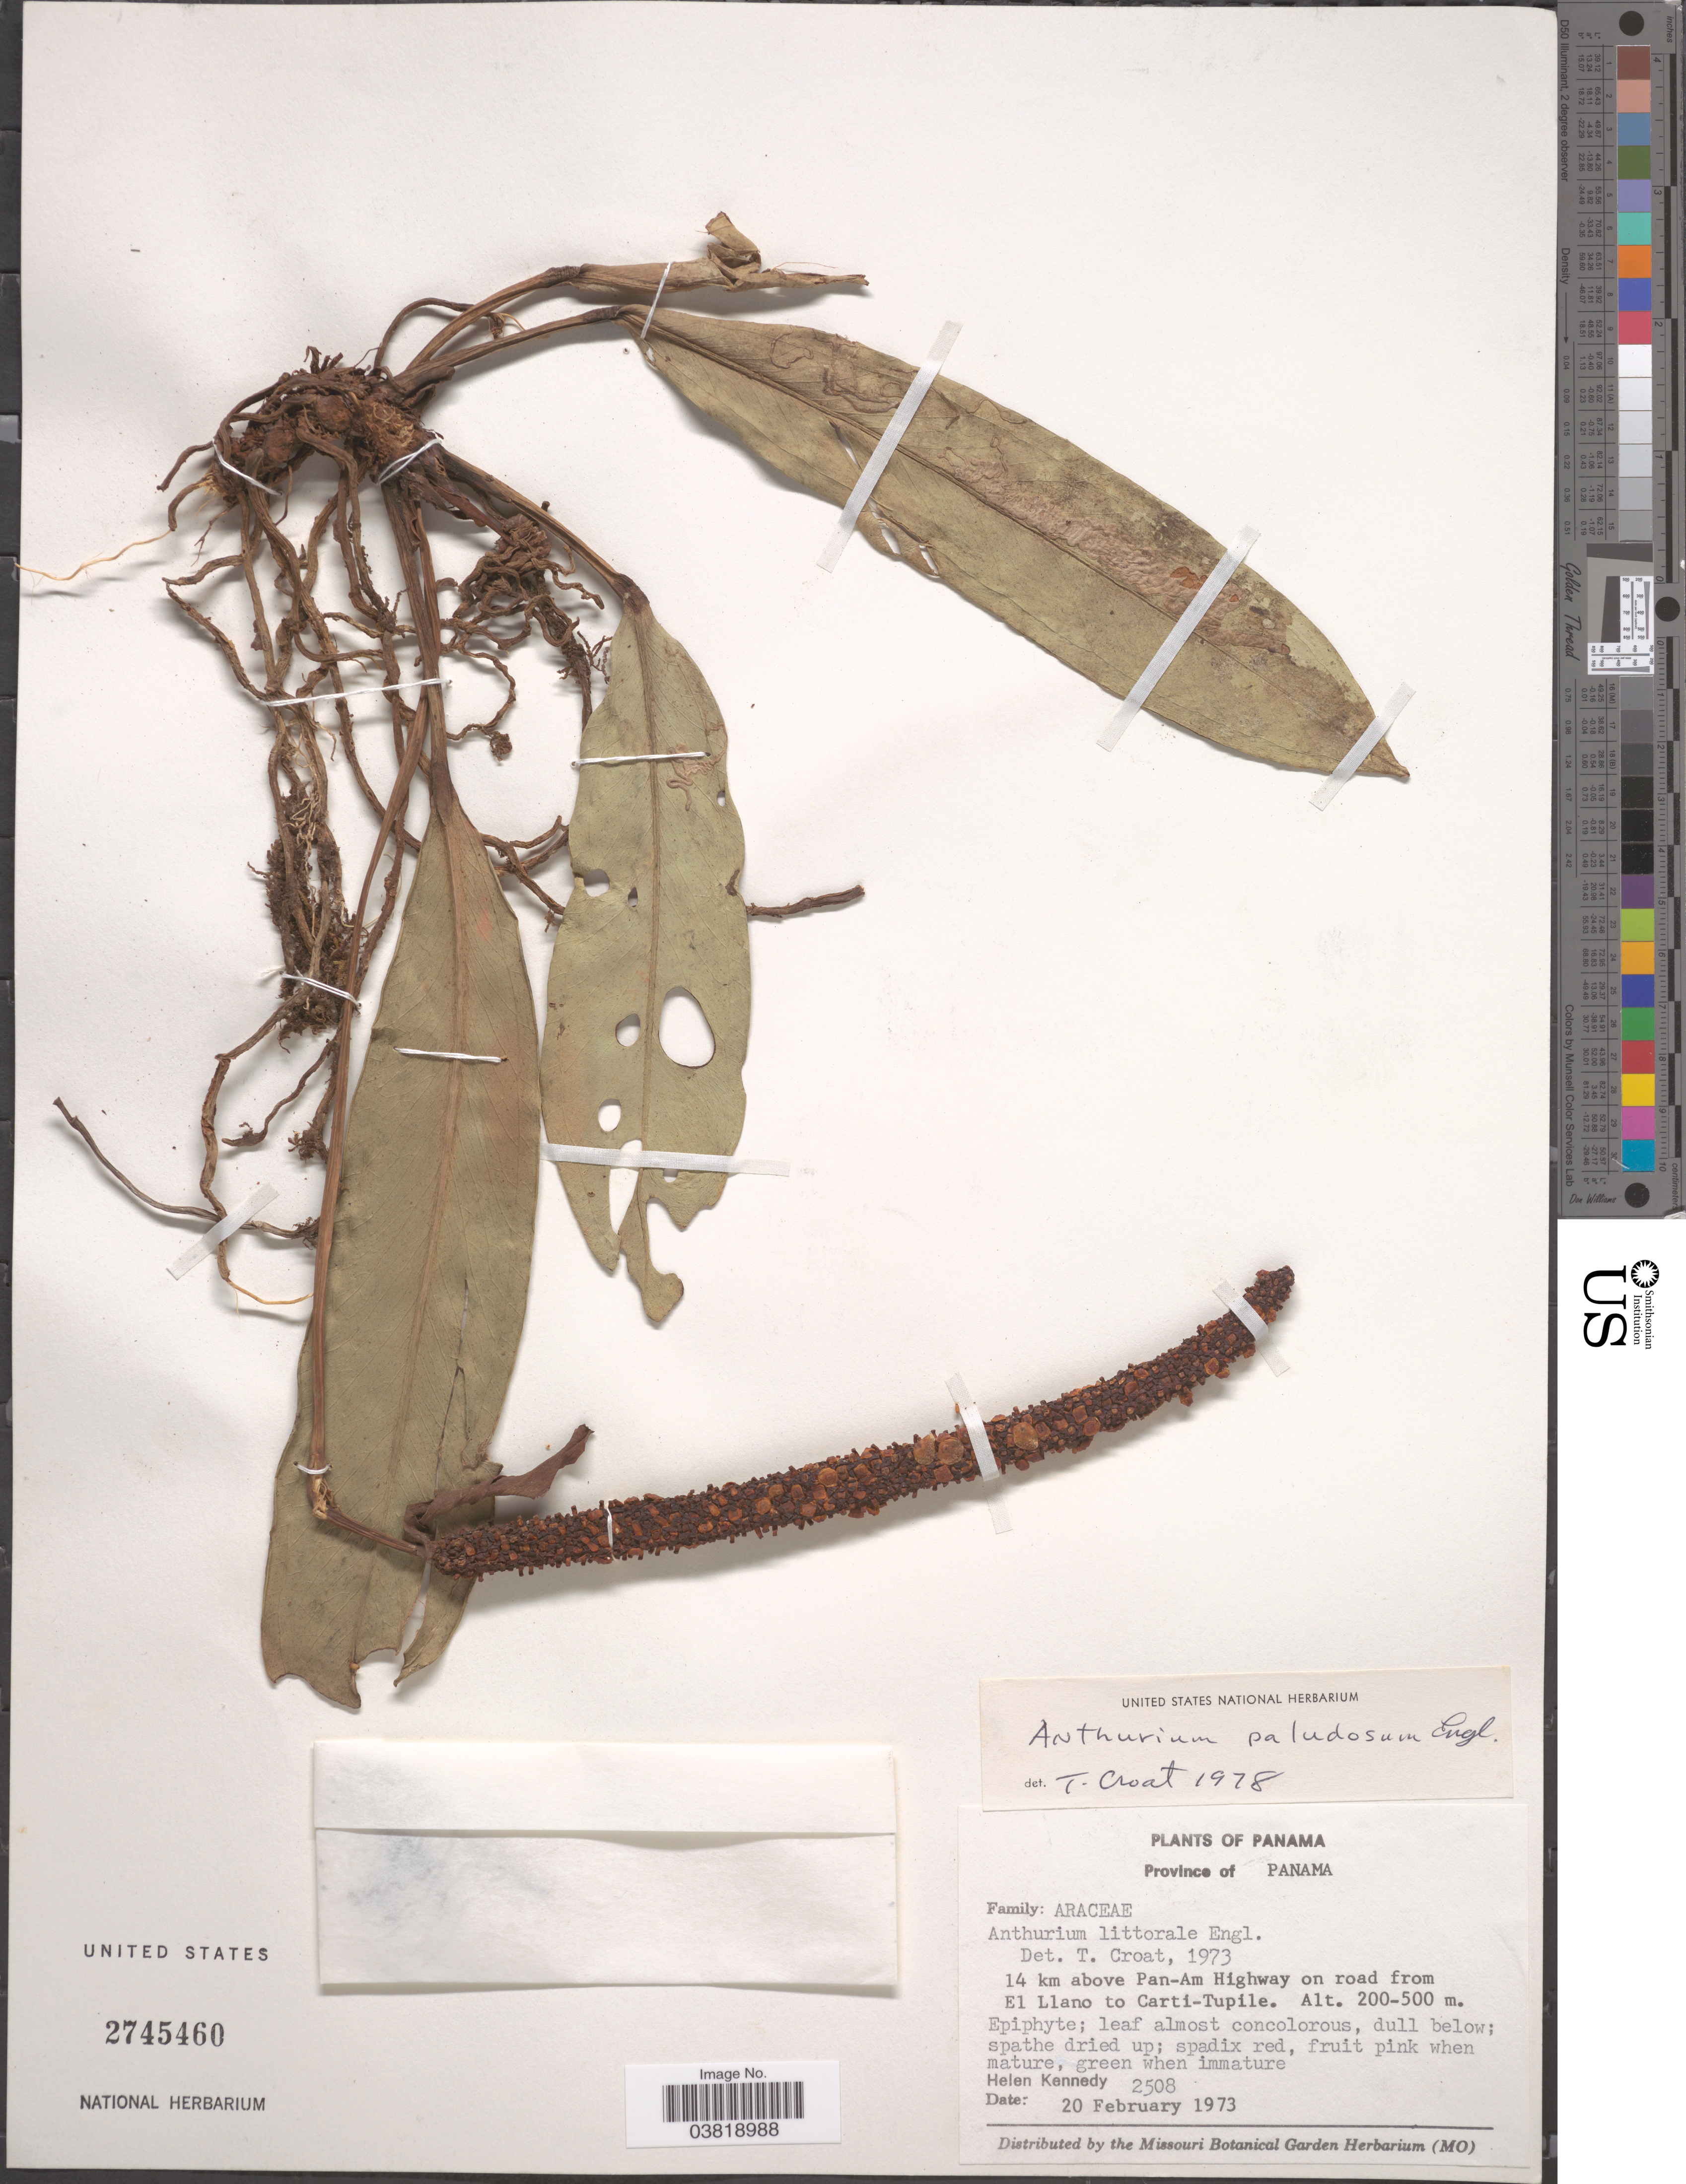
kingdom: Plantae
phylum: Tracheophyta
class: Liliopsida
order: Alismatales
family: Araceae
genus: Anthurium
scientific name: Anthurium paludosum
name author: Engl.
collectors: H. Kennedy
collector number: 2508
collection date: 1973-02-20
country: Panama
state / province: Panamá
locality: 14 km above Pan-Am Highway on road from El Llano to Carti-Tupile.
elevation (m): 200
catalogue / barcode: US 2745460